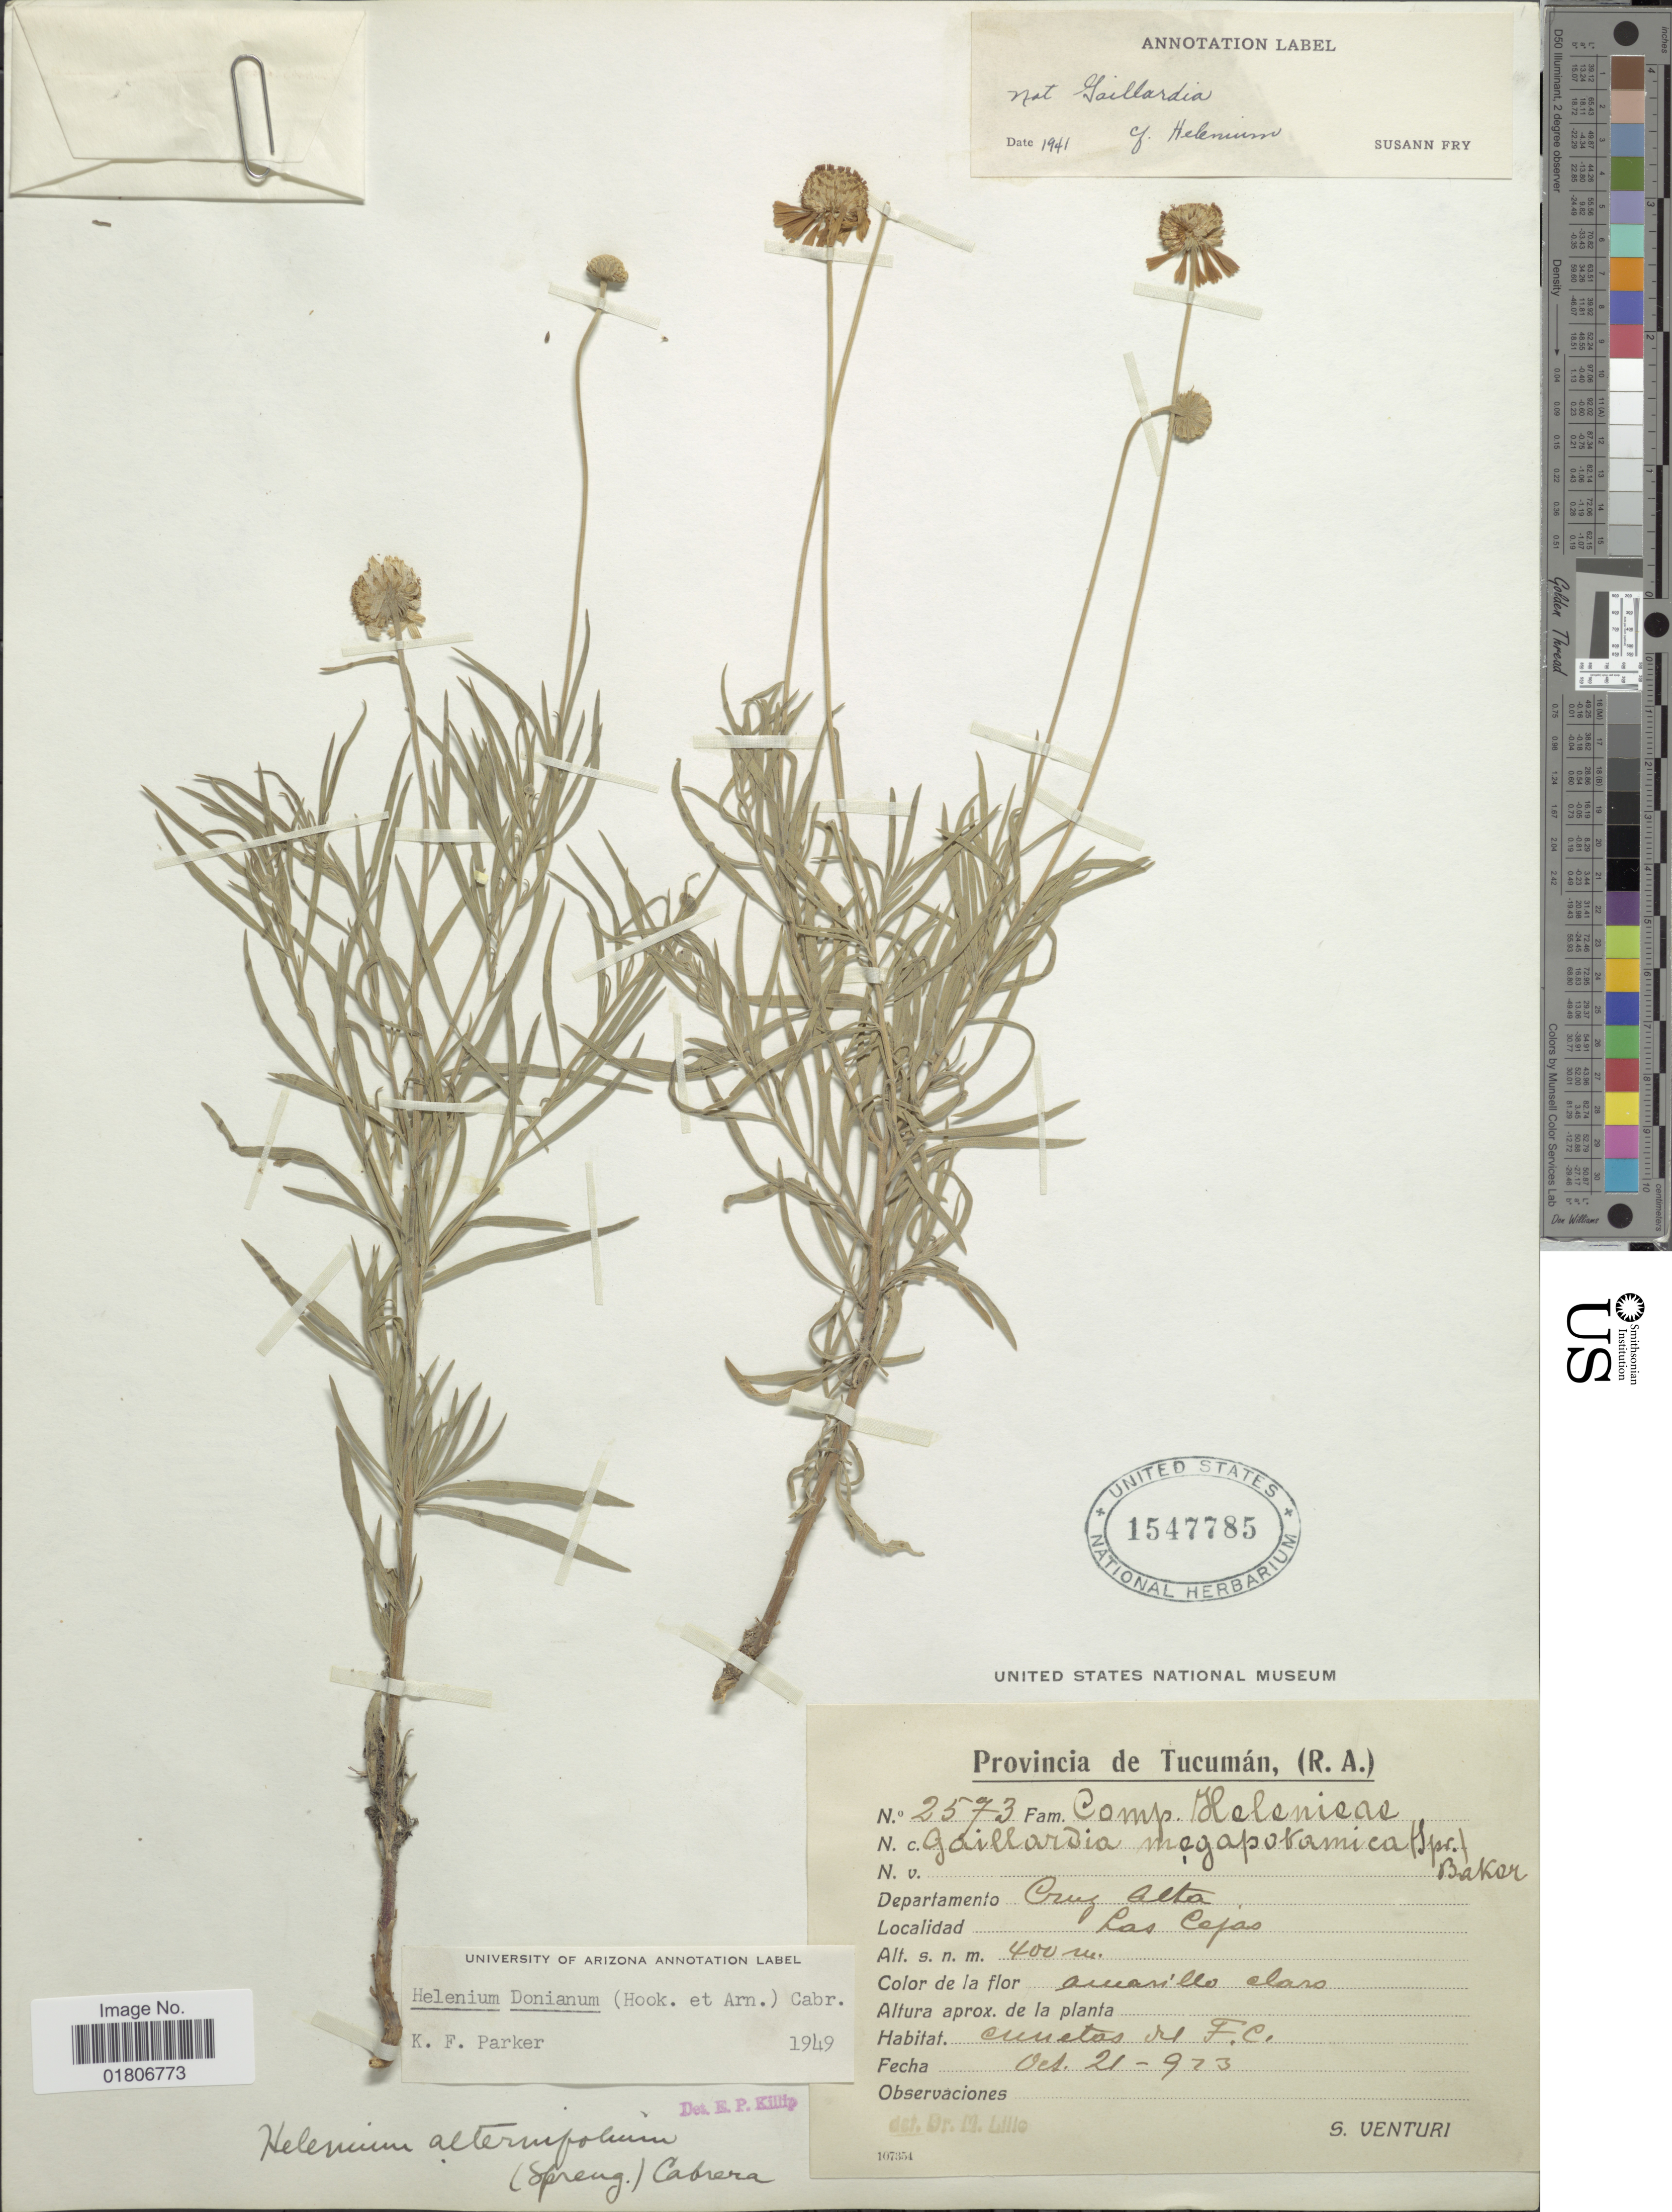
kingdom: Plantae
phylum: Tracheophyta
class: Magnoliopsida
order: Asterales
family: Asteraceae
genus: Helenium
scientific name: Helenium donianum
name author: (Hook. & Arn.) Cabrera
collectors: S. Venturi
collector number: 2573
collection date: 1923-10-21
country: Argentina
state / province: Tucuman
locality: Departamento Cruz Alta. Las Cejas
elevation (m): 400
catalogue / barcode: US 1547785